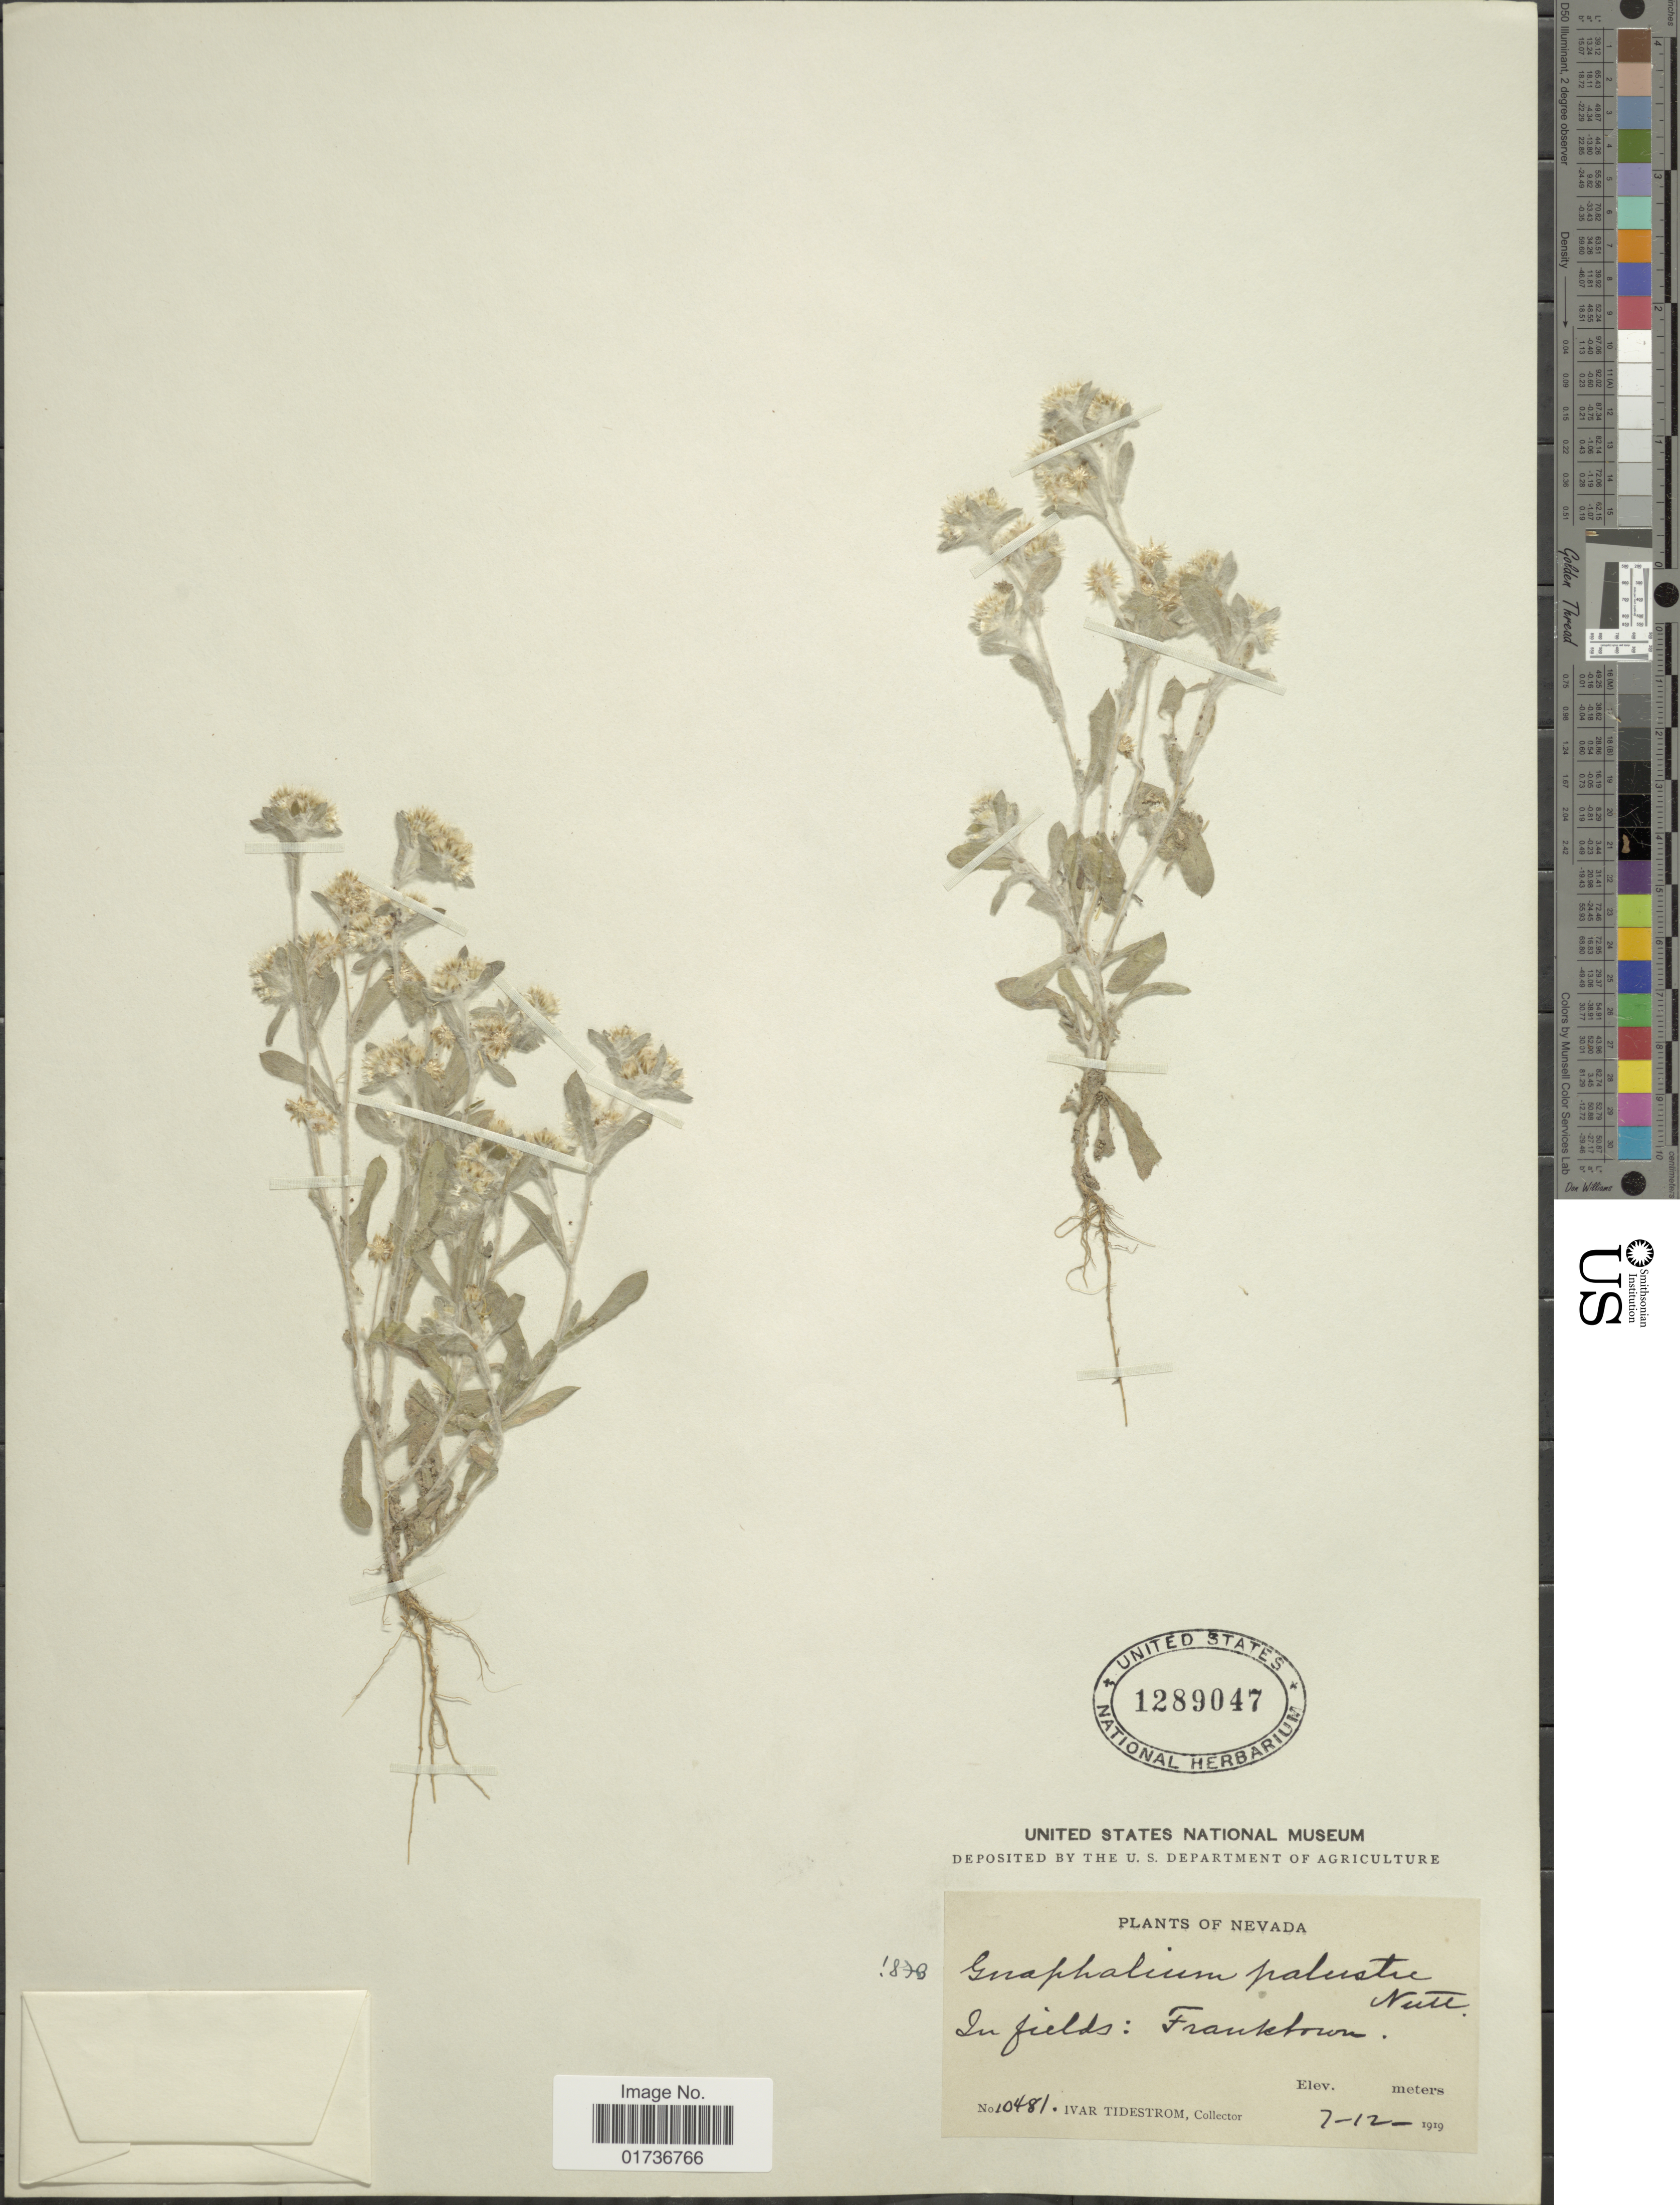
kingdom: Plantae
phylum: Tracheophyta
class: Magnoliopsida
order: Asterales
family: Asteraceae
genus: Gnaphalium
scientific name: Gnaphalium palustre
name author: Nutt.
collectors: I. F. Tidestrom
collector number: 10481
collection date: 1919-07-12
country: United States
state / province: Nevada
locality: In fields: Franktown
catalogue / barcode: US 1289047